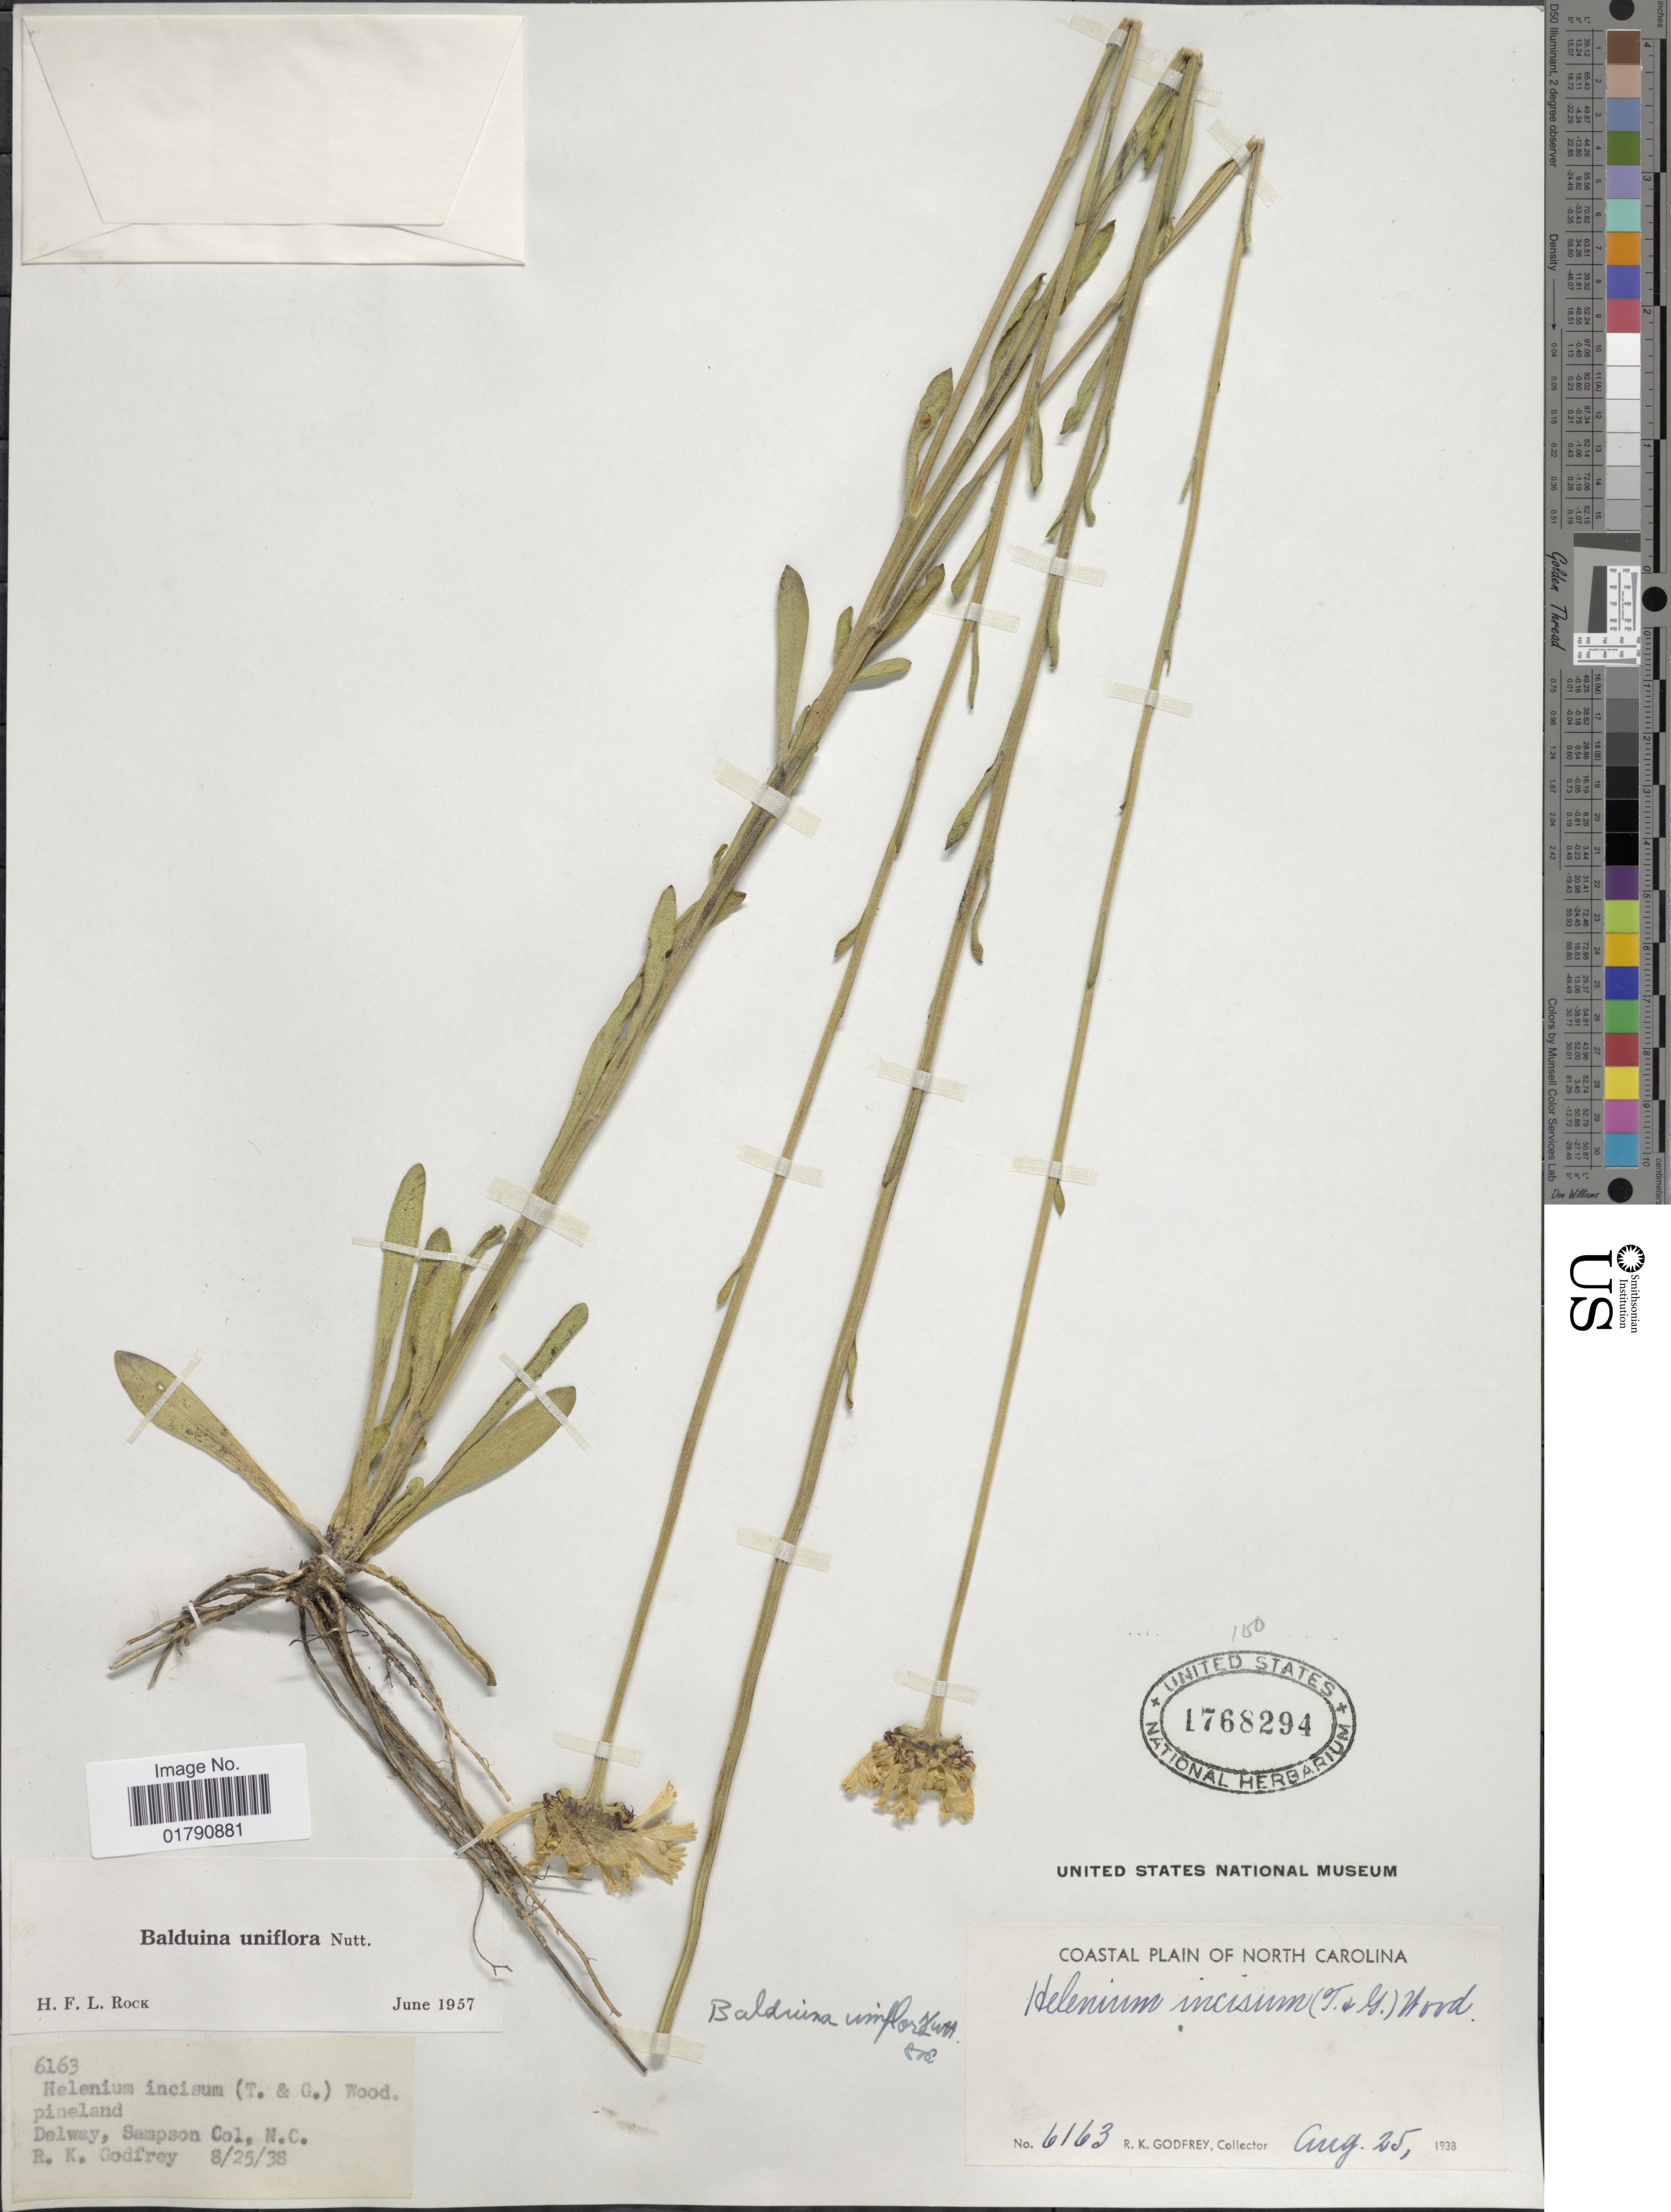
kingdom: Plantae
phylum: Tracheophyta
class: Magnoliopsida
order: Asterales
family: Asteraceae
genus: Balduina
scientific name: Balduina uniflora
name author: Nutt.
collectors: R. K. Godfrey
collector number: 6163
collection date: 1938-08-25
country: United States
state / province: North Carolina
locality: Delway, Sampson Col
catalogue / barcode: US 1768294